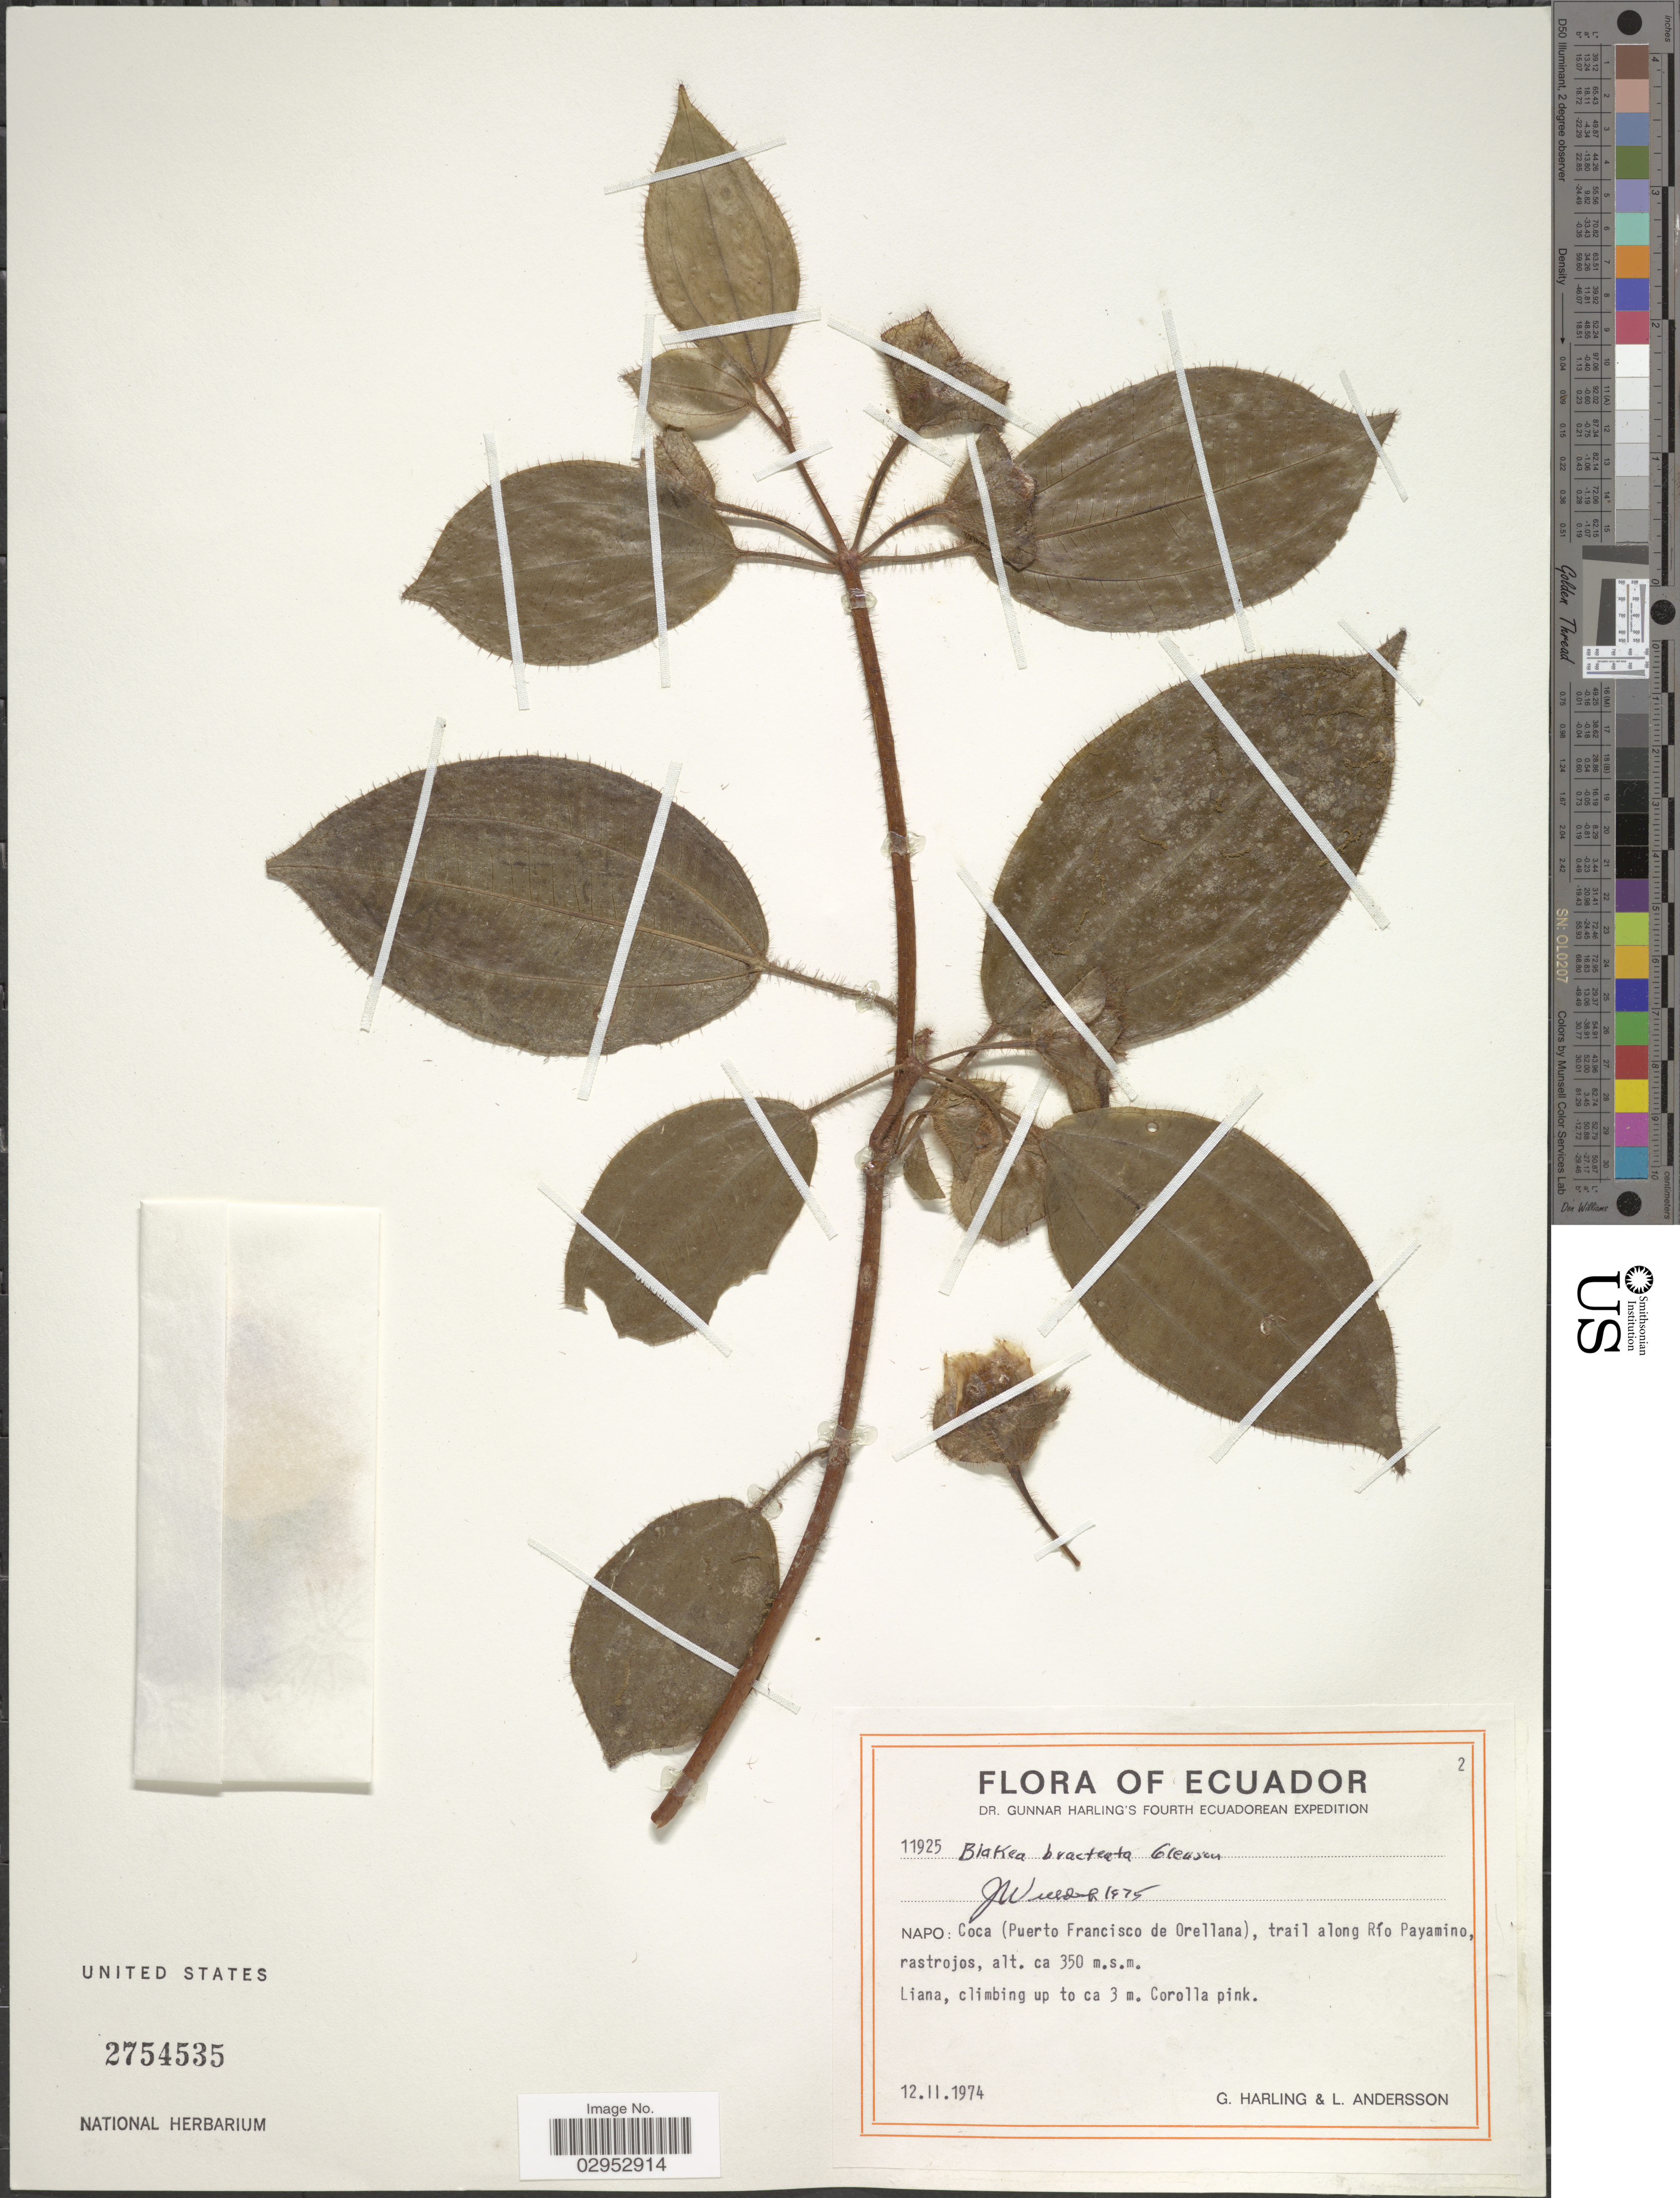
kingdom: Plantae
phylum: Tracheophyta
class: Magnoliopsida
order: Myrtales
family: Melastomataceae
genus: Blakea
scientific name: Blakea bracteata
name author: Gleason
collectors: G. Harling & L. Andersson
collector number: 11925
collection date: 1974-02-12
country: Ecuador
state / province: Napo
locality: Coca (Puerto Francisco de Orellana), trail along Río Payamino, rastrojos.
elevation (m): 350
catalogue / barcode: US 2754535